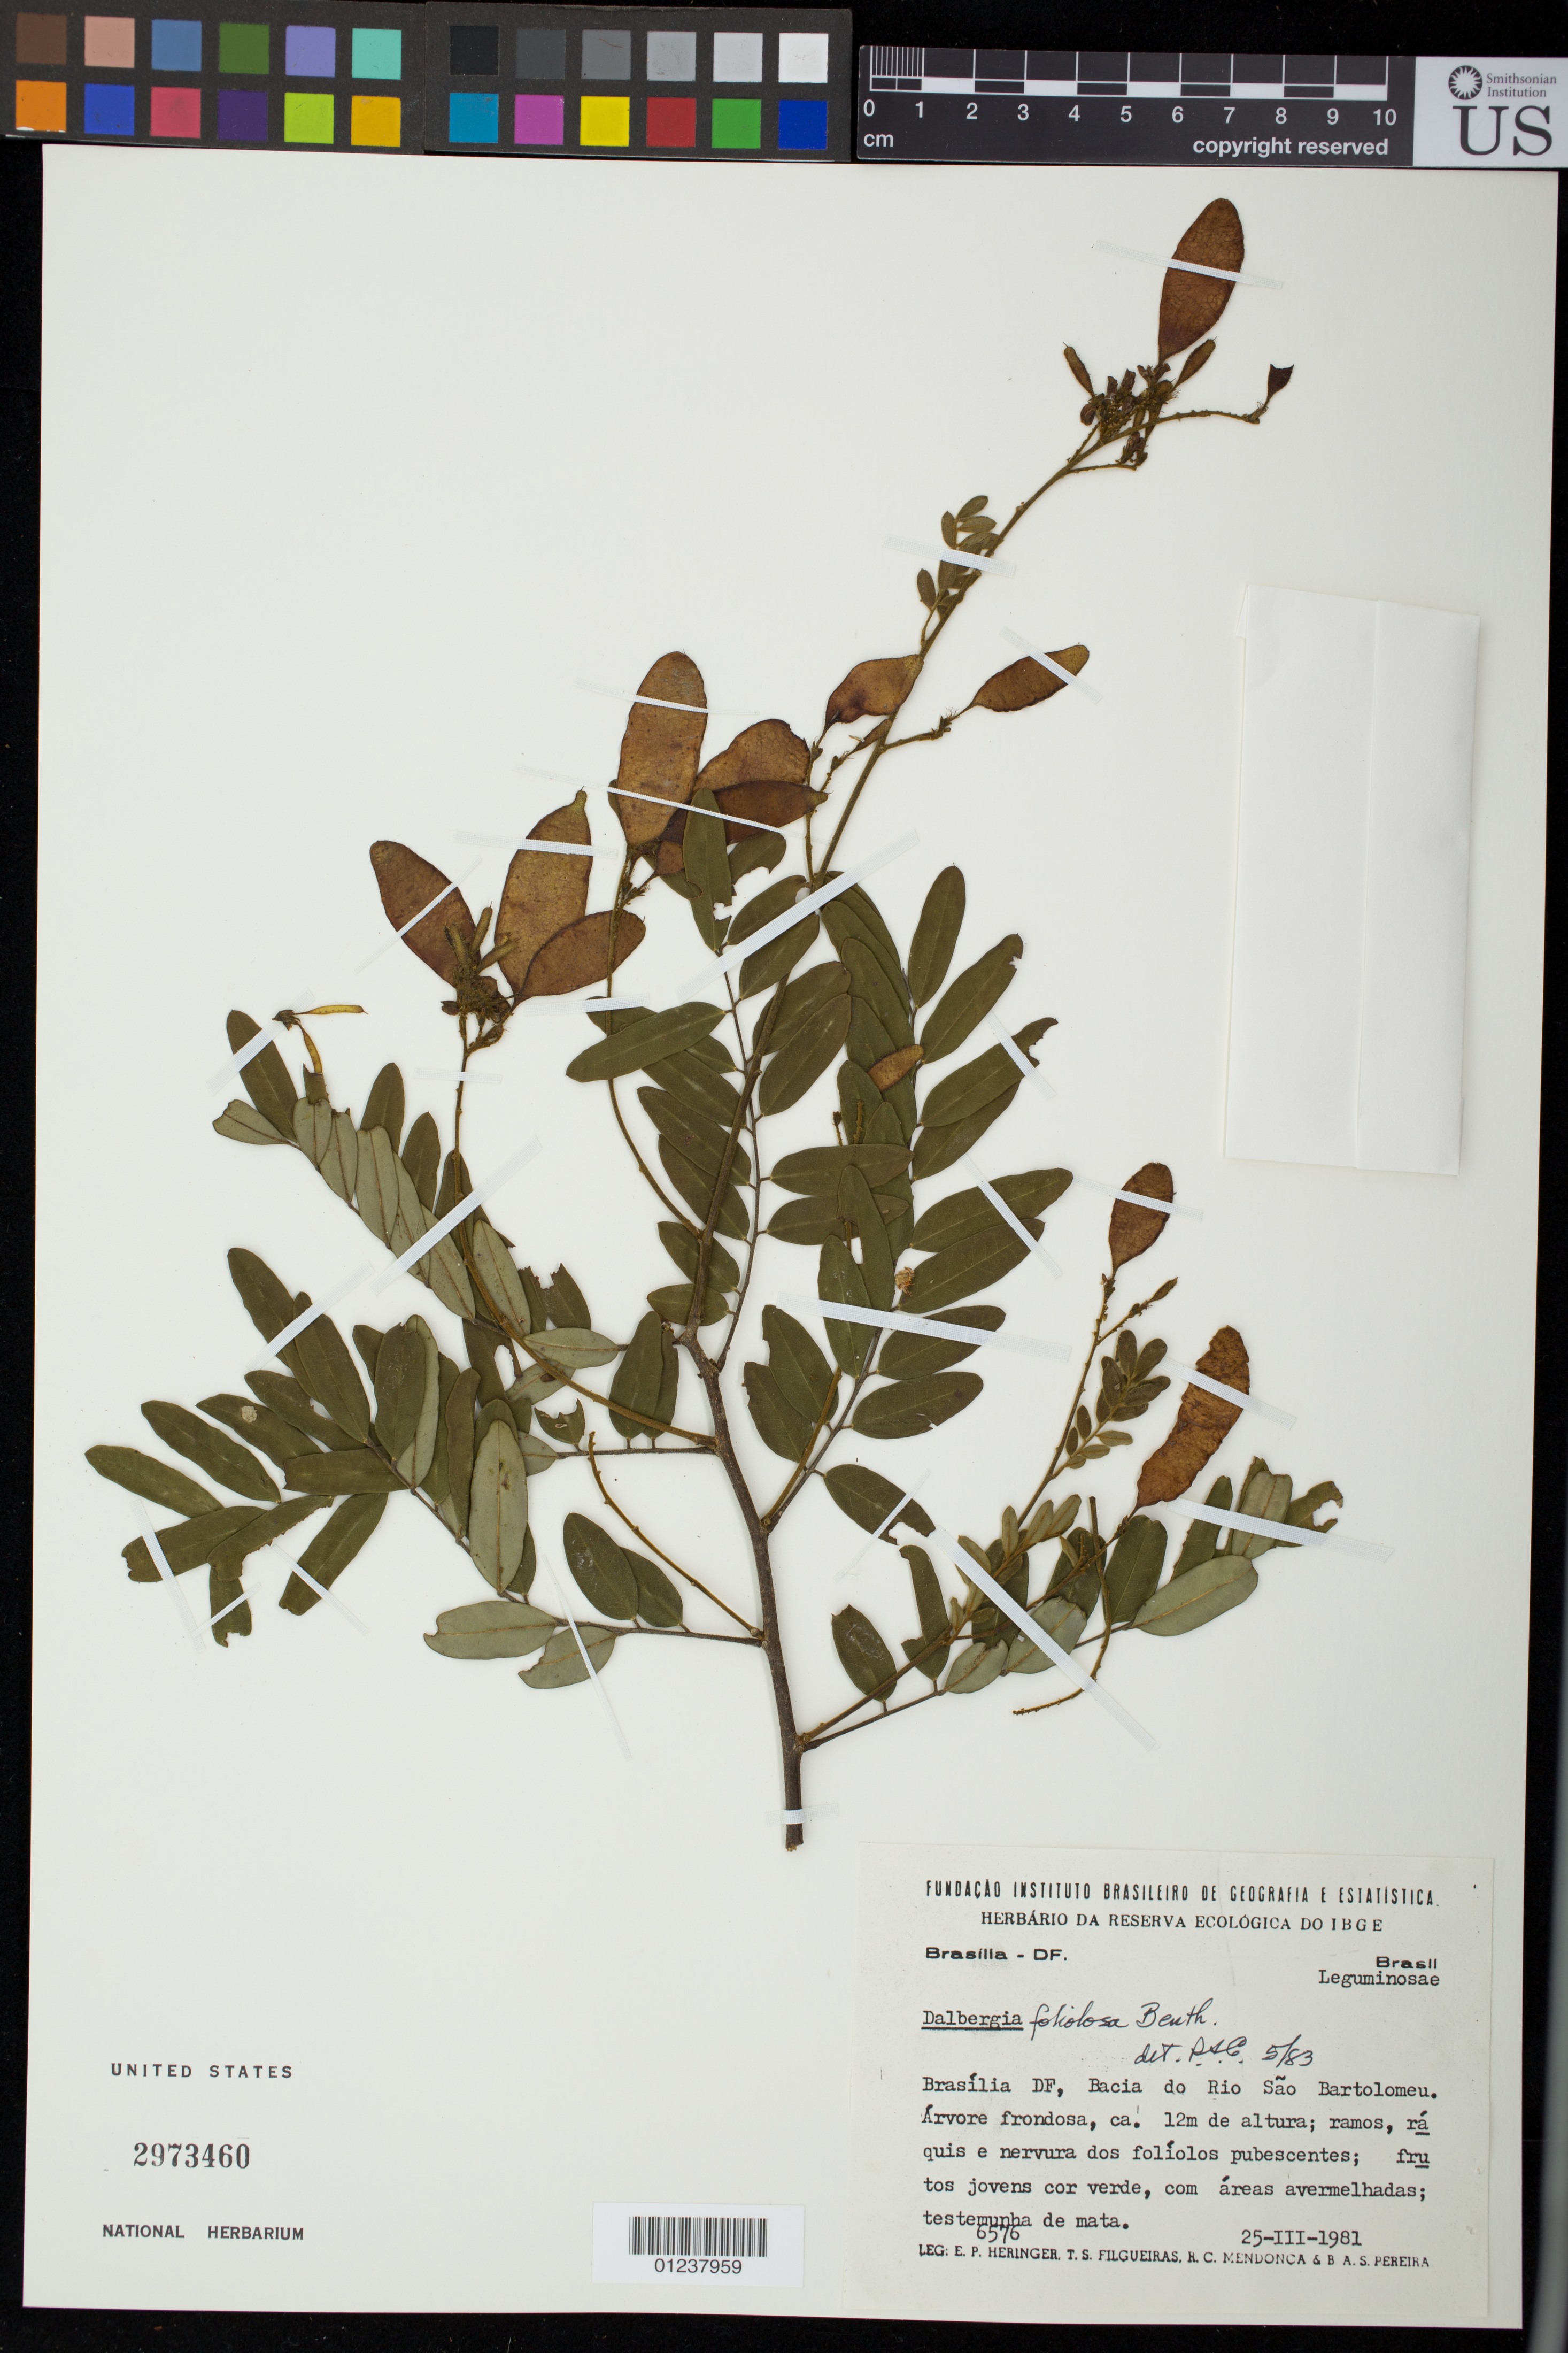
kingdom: Plantae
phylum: Tracheophyta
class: Magnoliopsida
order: Fabales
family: Fabaceae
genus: Dalbergia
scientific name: Dalbergia foliosa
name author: (Benth.) A.M. Carvalho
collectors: E. P. Heringer, T. S. Filgueiras, R. C. Mendonça & B. A. S. Pereira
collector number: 6576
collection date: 1981-03-25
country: Brazil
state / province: Distrito Federal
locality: Brasilia, Bacia do Rio Sao Bartolomeu.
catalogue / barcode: US 2973460